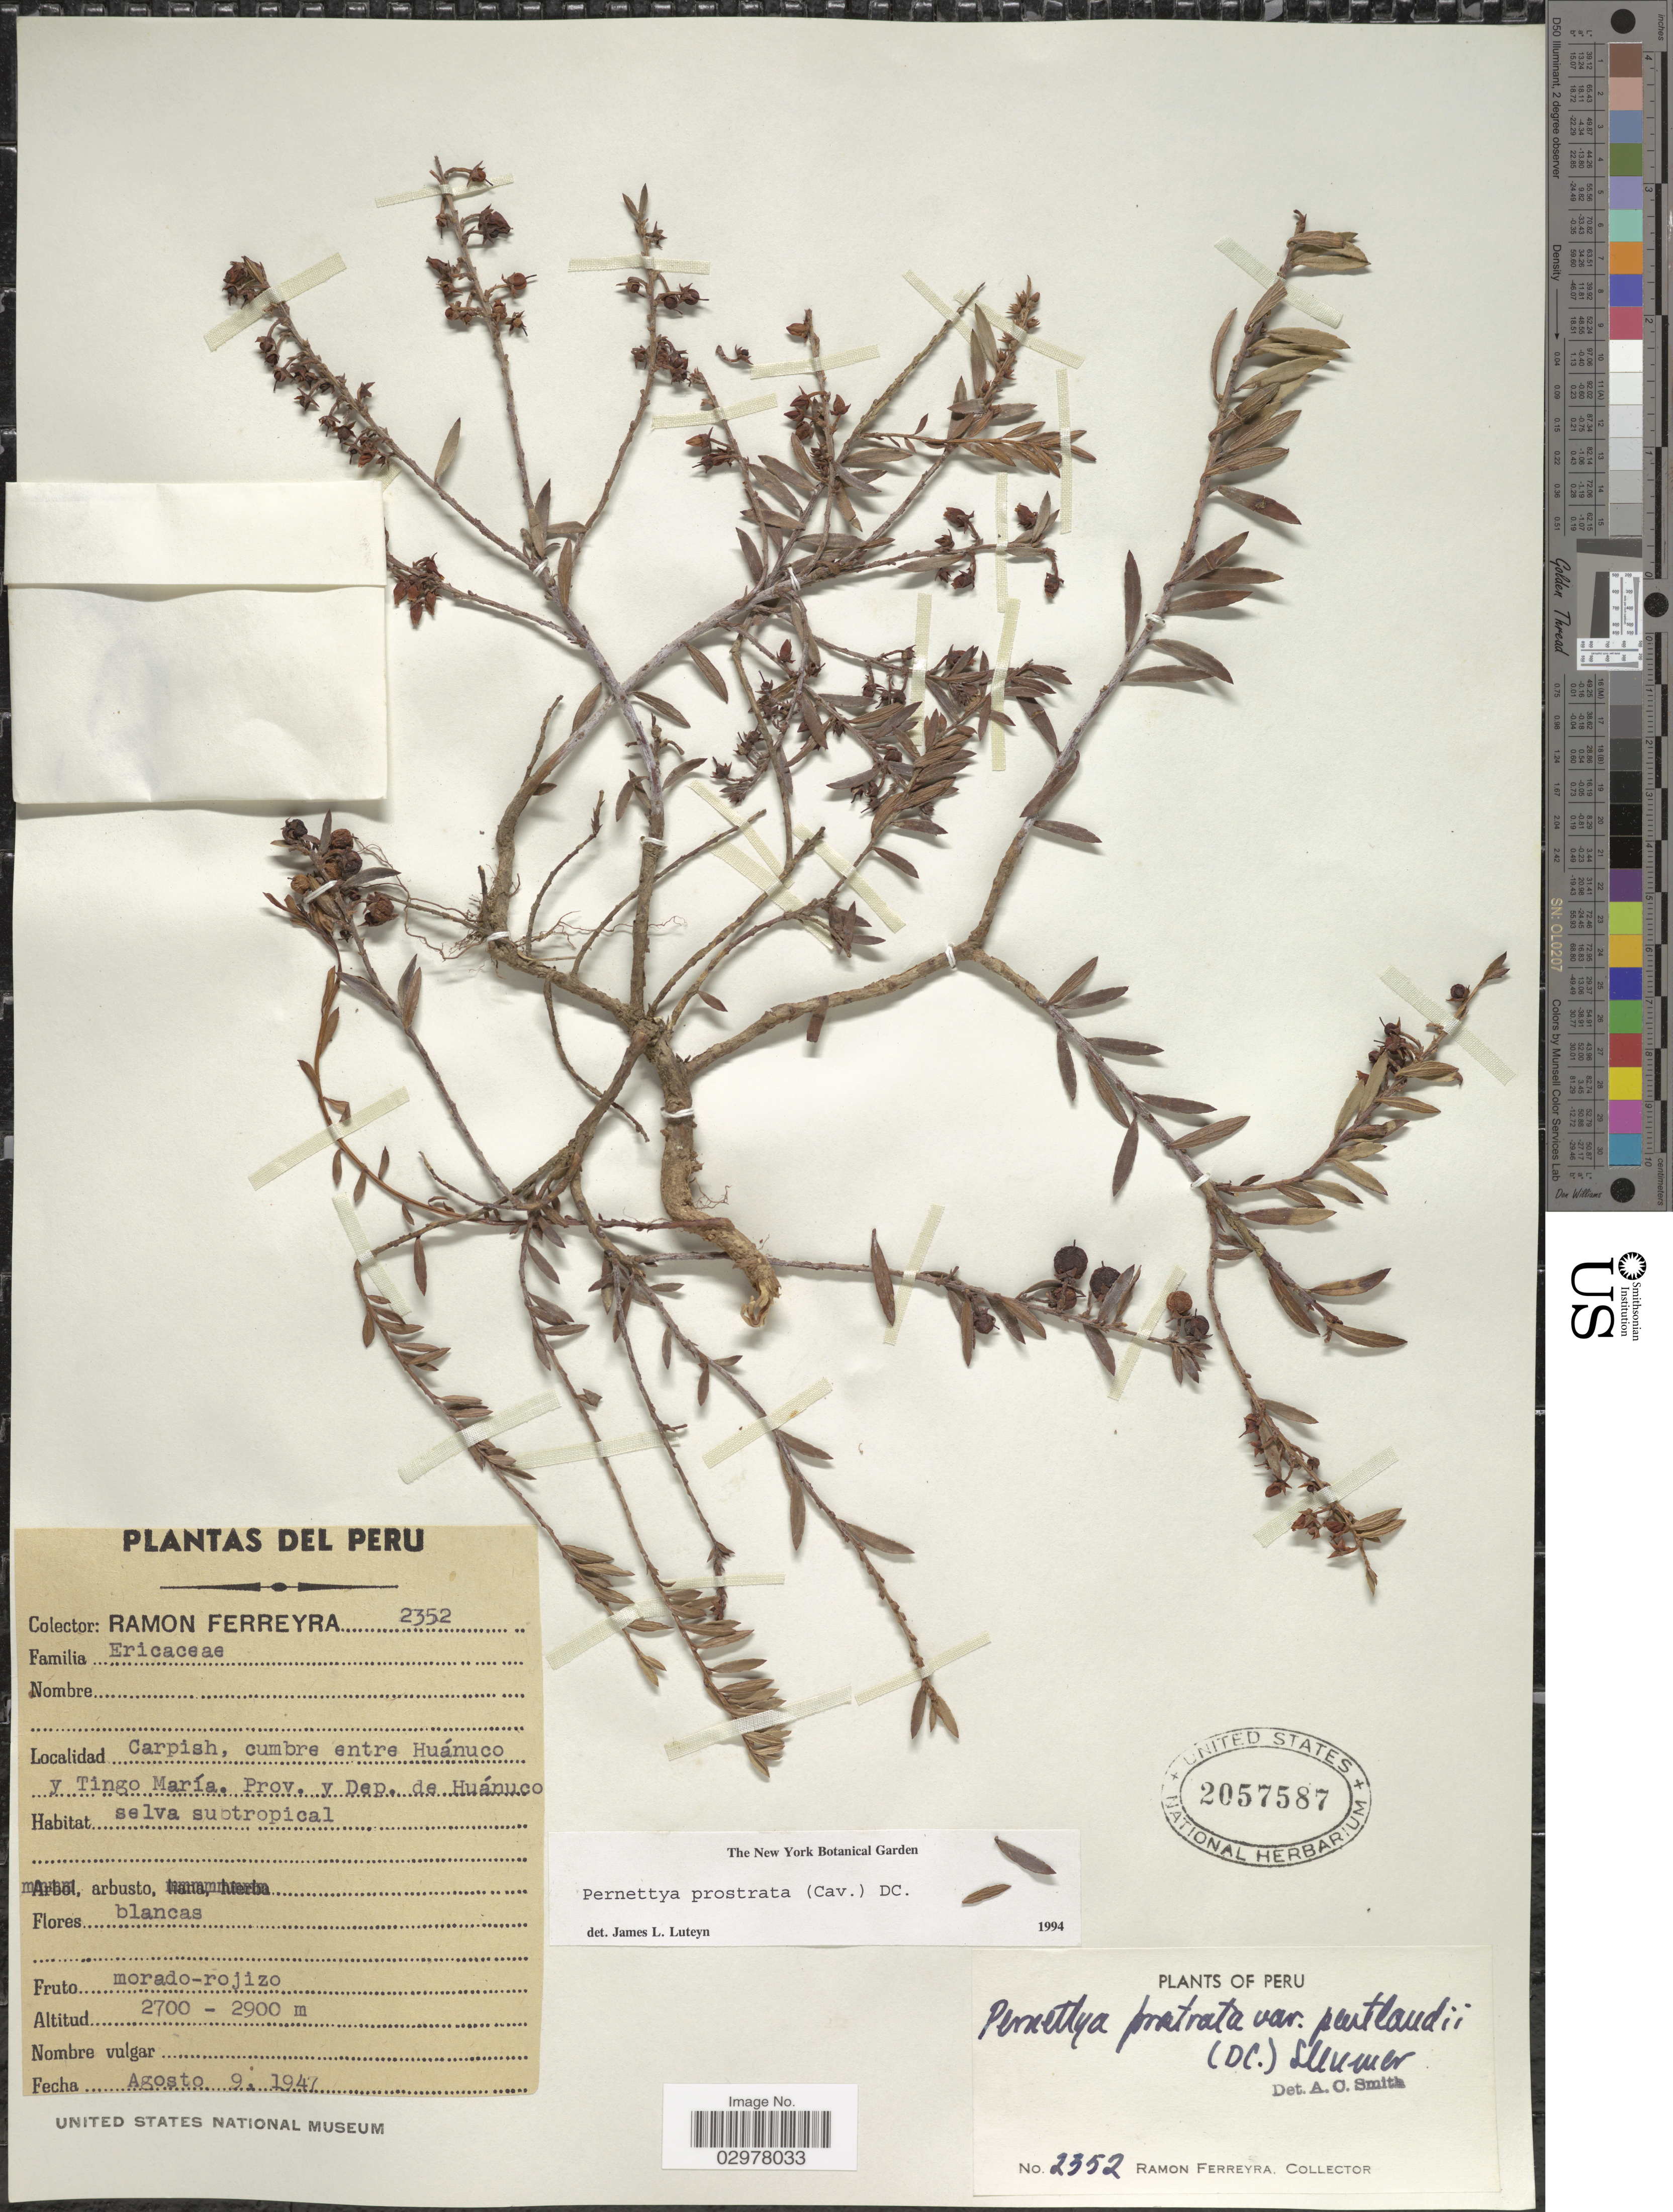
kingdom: Plantae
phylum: Tracheophyta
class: Magnoliopsida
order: Ericales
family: Ericaceae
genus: Pernettya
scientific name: Pernettya prostrata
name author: (Cav.) DC.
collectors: R. A. Ferreyra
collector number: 2352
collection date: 1947-08-09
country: Peru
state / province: Huánuco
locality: Carpish, cumbre entre Huánuco y Tingo María. Dep. de Huánuco.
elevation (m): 2700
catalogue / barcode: US 2057587